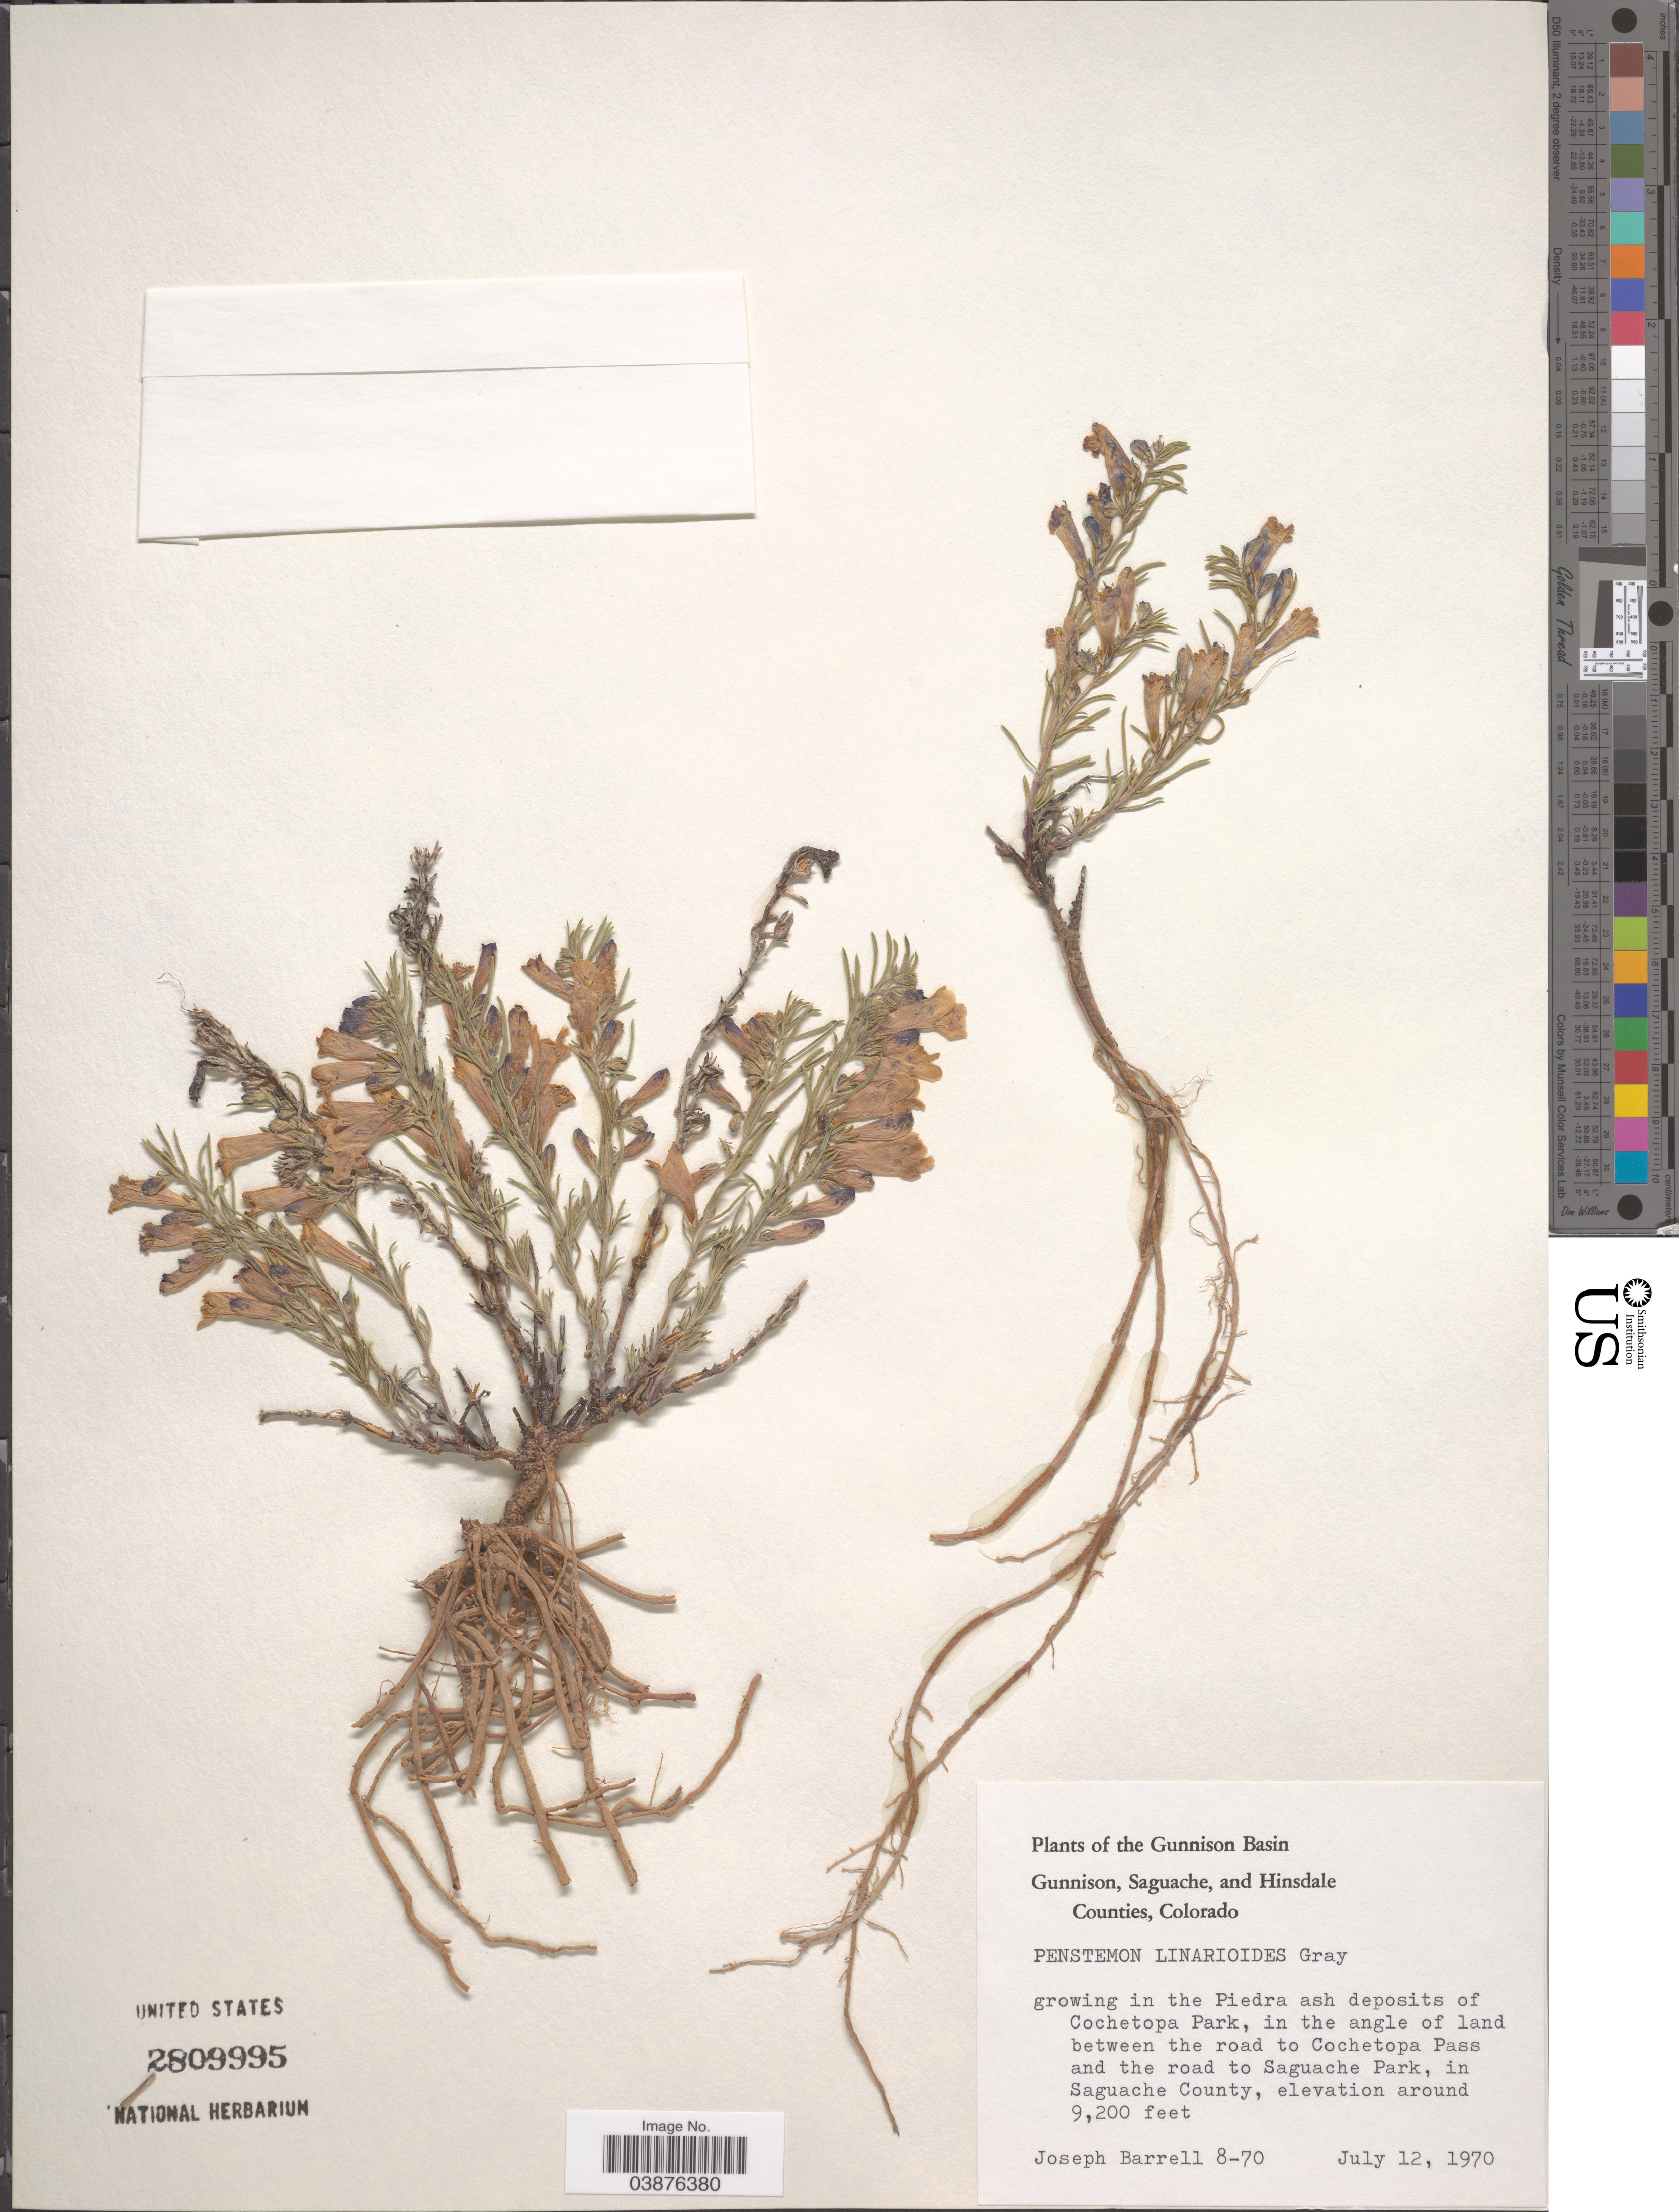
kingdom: Plantae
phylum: Tracheophyta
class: Magnoliopsida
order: Lamiales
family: Plantaginaceae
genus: Penstemon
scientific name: Penstemon linarioides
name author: A. Gray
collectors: J. Barrell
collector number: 8-70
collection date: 1970-07-12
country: United States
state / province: Colorado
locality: The Gunnison Basin. Growing in the Piedra ash deposits of Cochetopa Park, in the angle of land between the road to Cochetopa Pass and the road to Saguache Park, in Saguache County.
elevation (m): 2804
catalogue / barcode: US 2809995